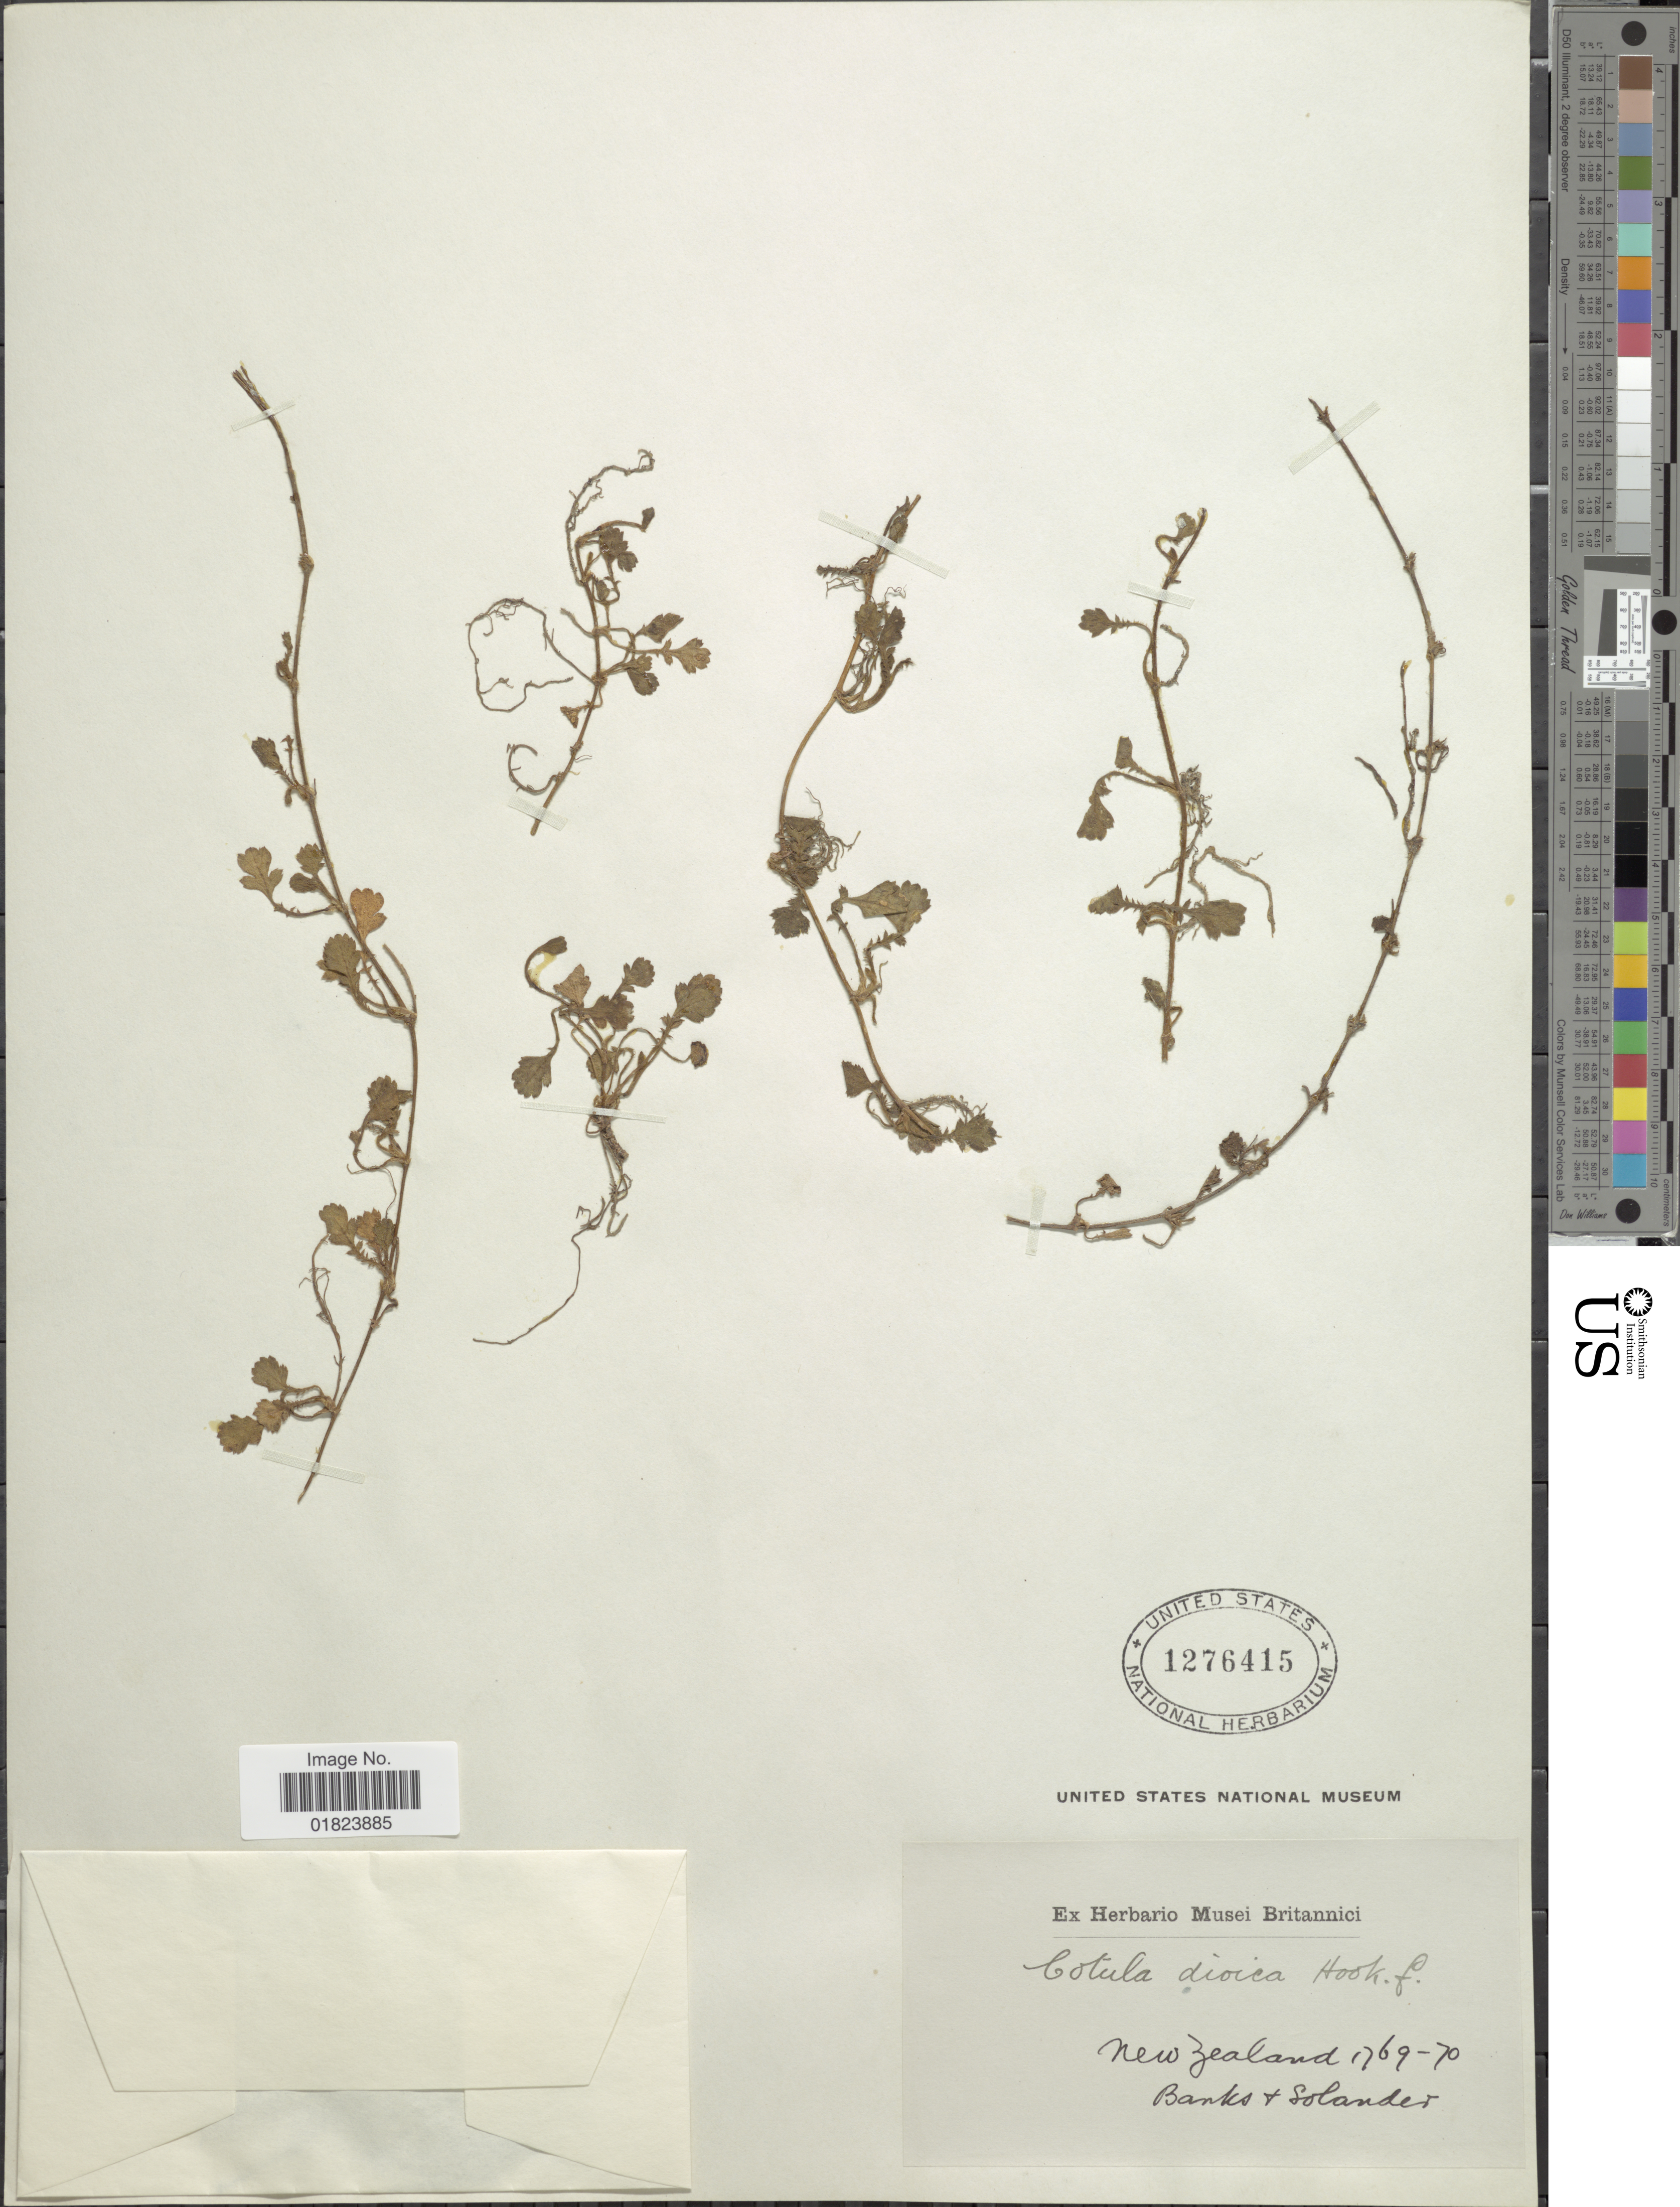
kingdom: Plantae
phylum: Tracheophyta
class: Magnoliopsida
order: Asterales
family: Asteraceae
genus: Cotula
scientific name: Cotula diocia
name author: Hook. f.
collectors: -- Banks & -- Solander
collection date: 1769/1770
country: New Zealand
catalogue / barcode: US 1276415